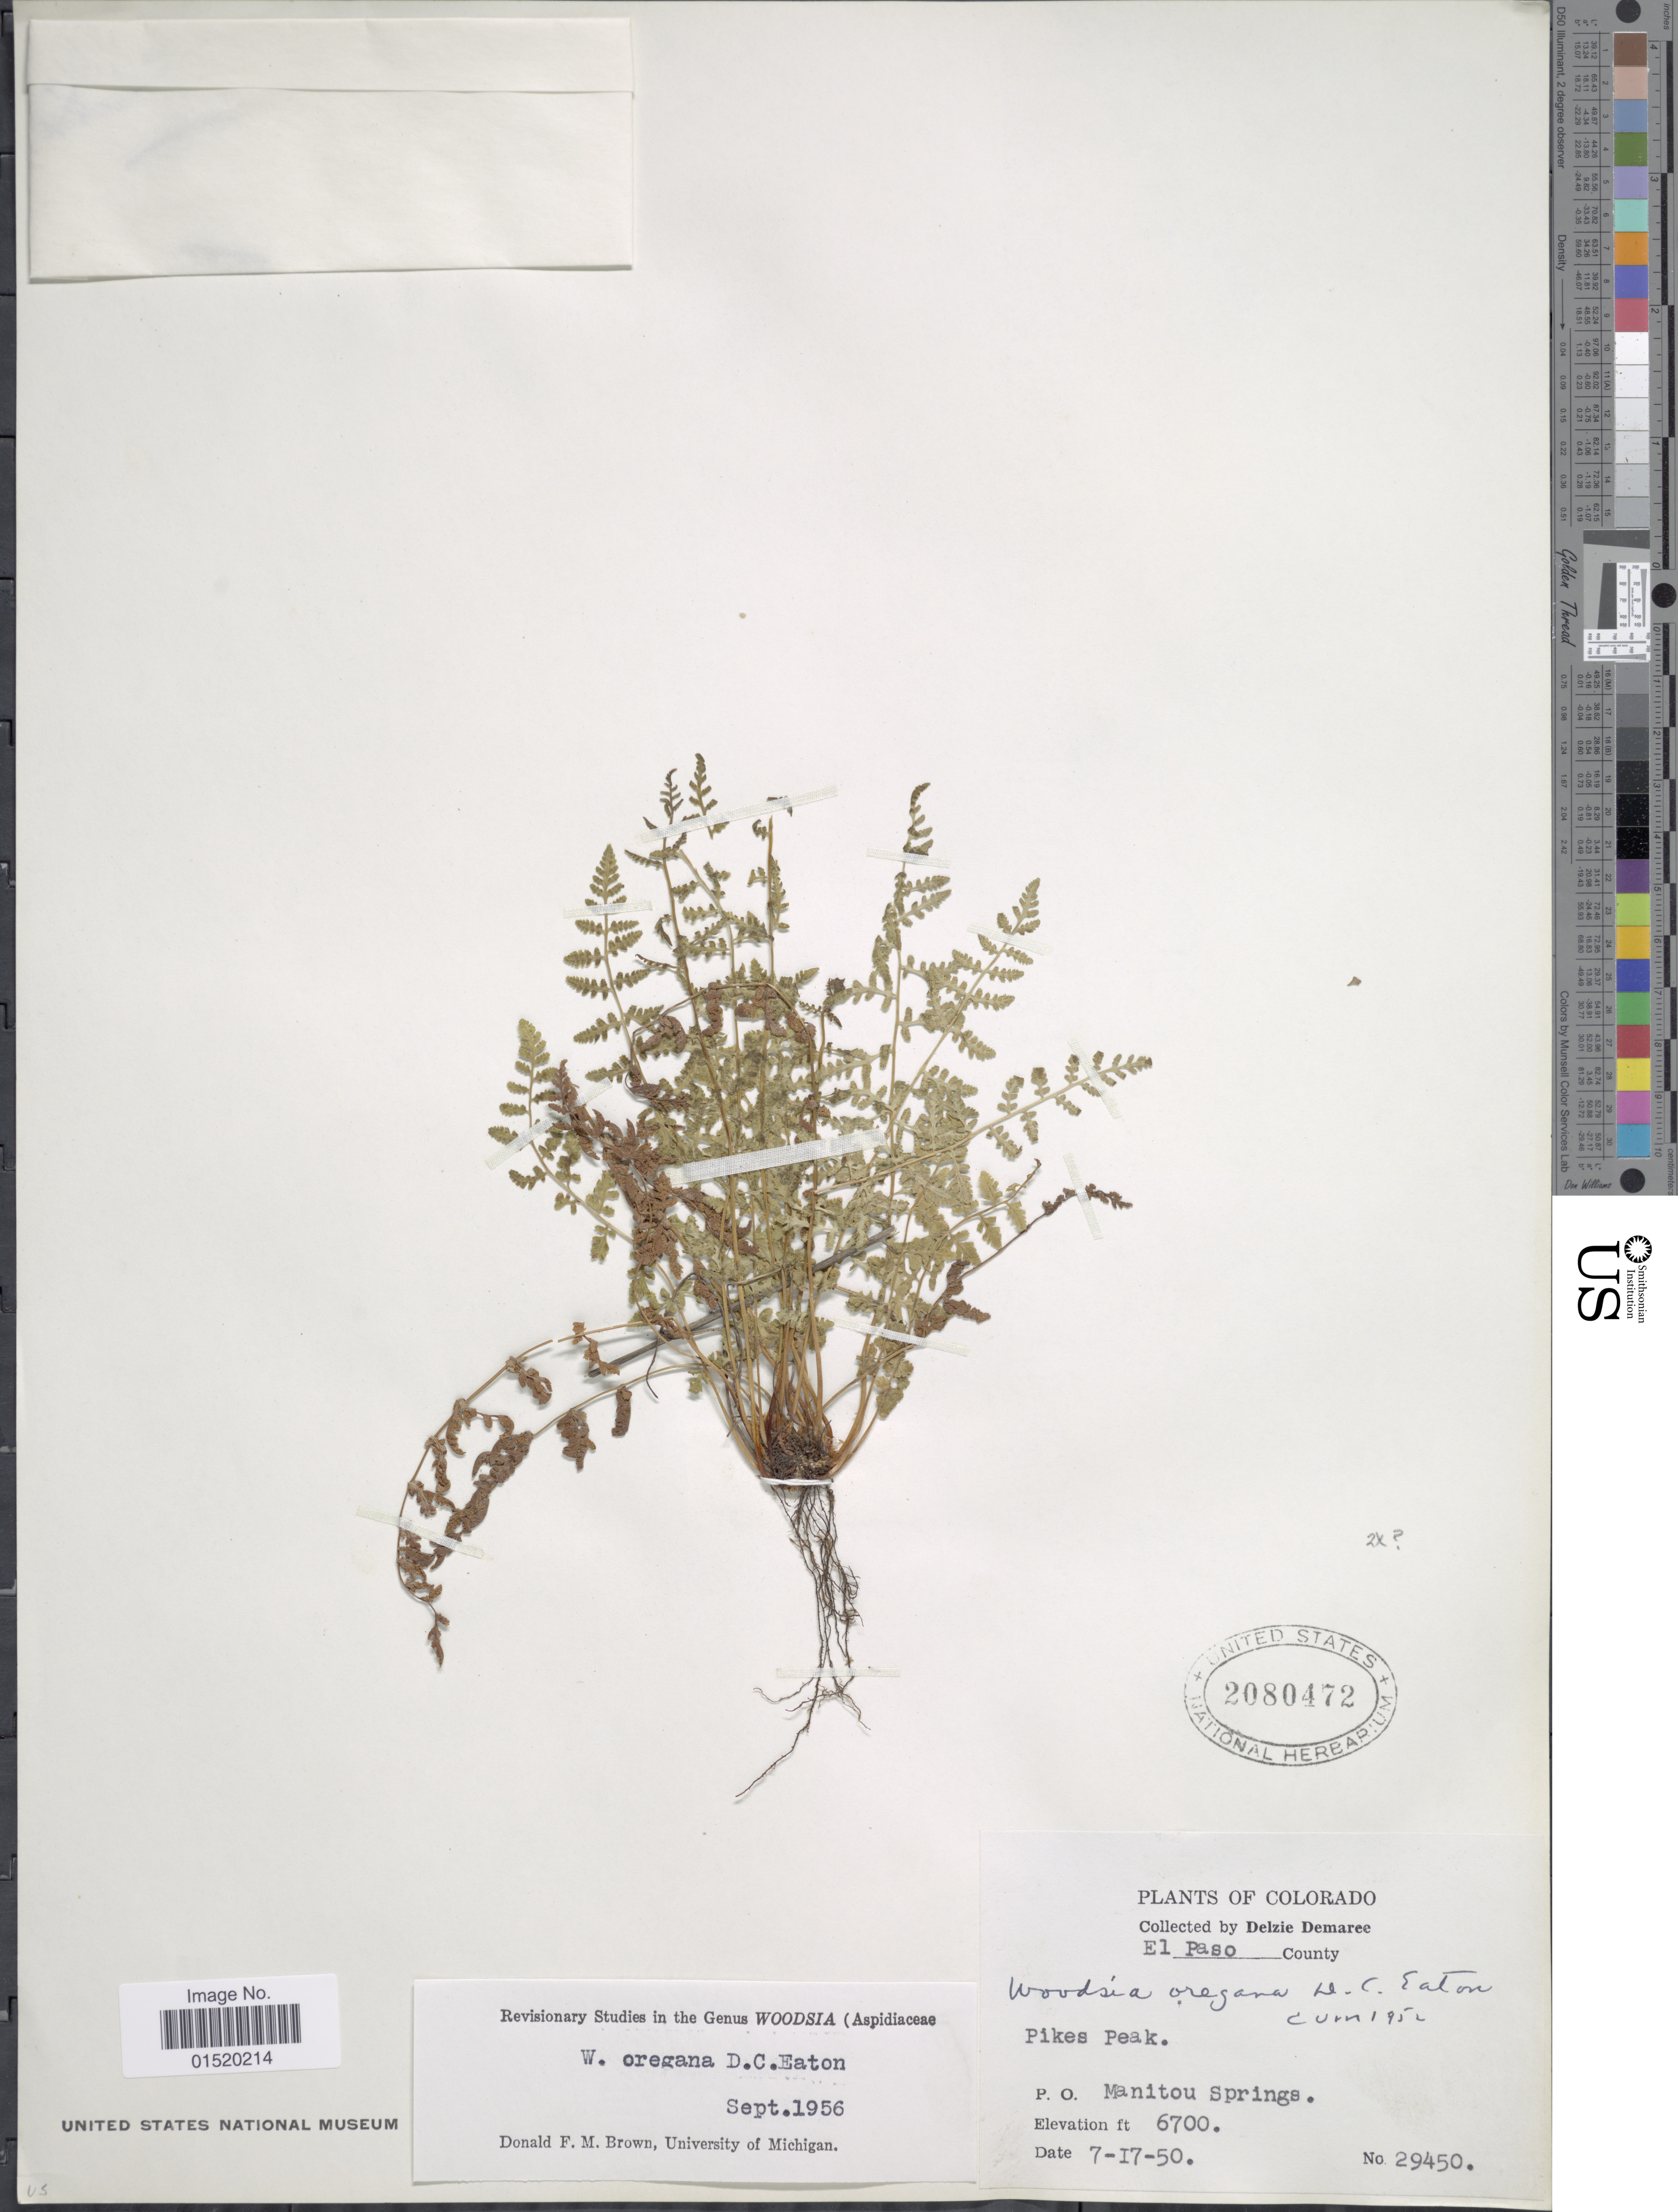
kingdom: Plantae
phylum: Tracheophyta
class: Polypodiopsida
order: Polypodiales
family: Woodsiaceae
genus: Woodsia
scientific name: Woodsia oregana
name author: D.C. Eaton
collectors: D. Demaree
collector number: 29450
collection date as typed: Transcribed d/m/y: 17/7/50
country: United States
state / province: Colorado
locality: El paso County, P.O.Manitou springs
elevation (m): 2042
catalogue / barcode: US 2080472